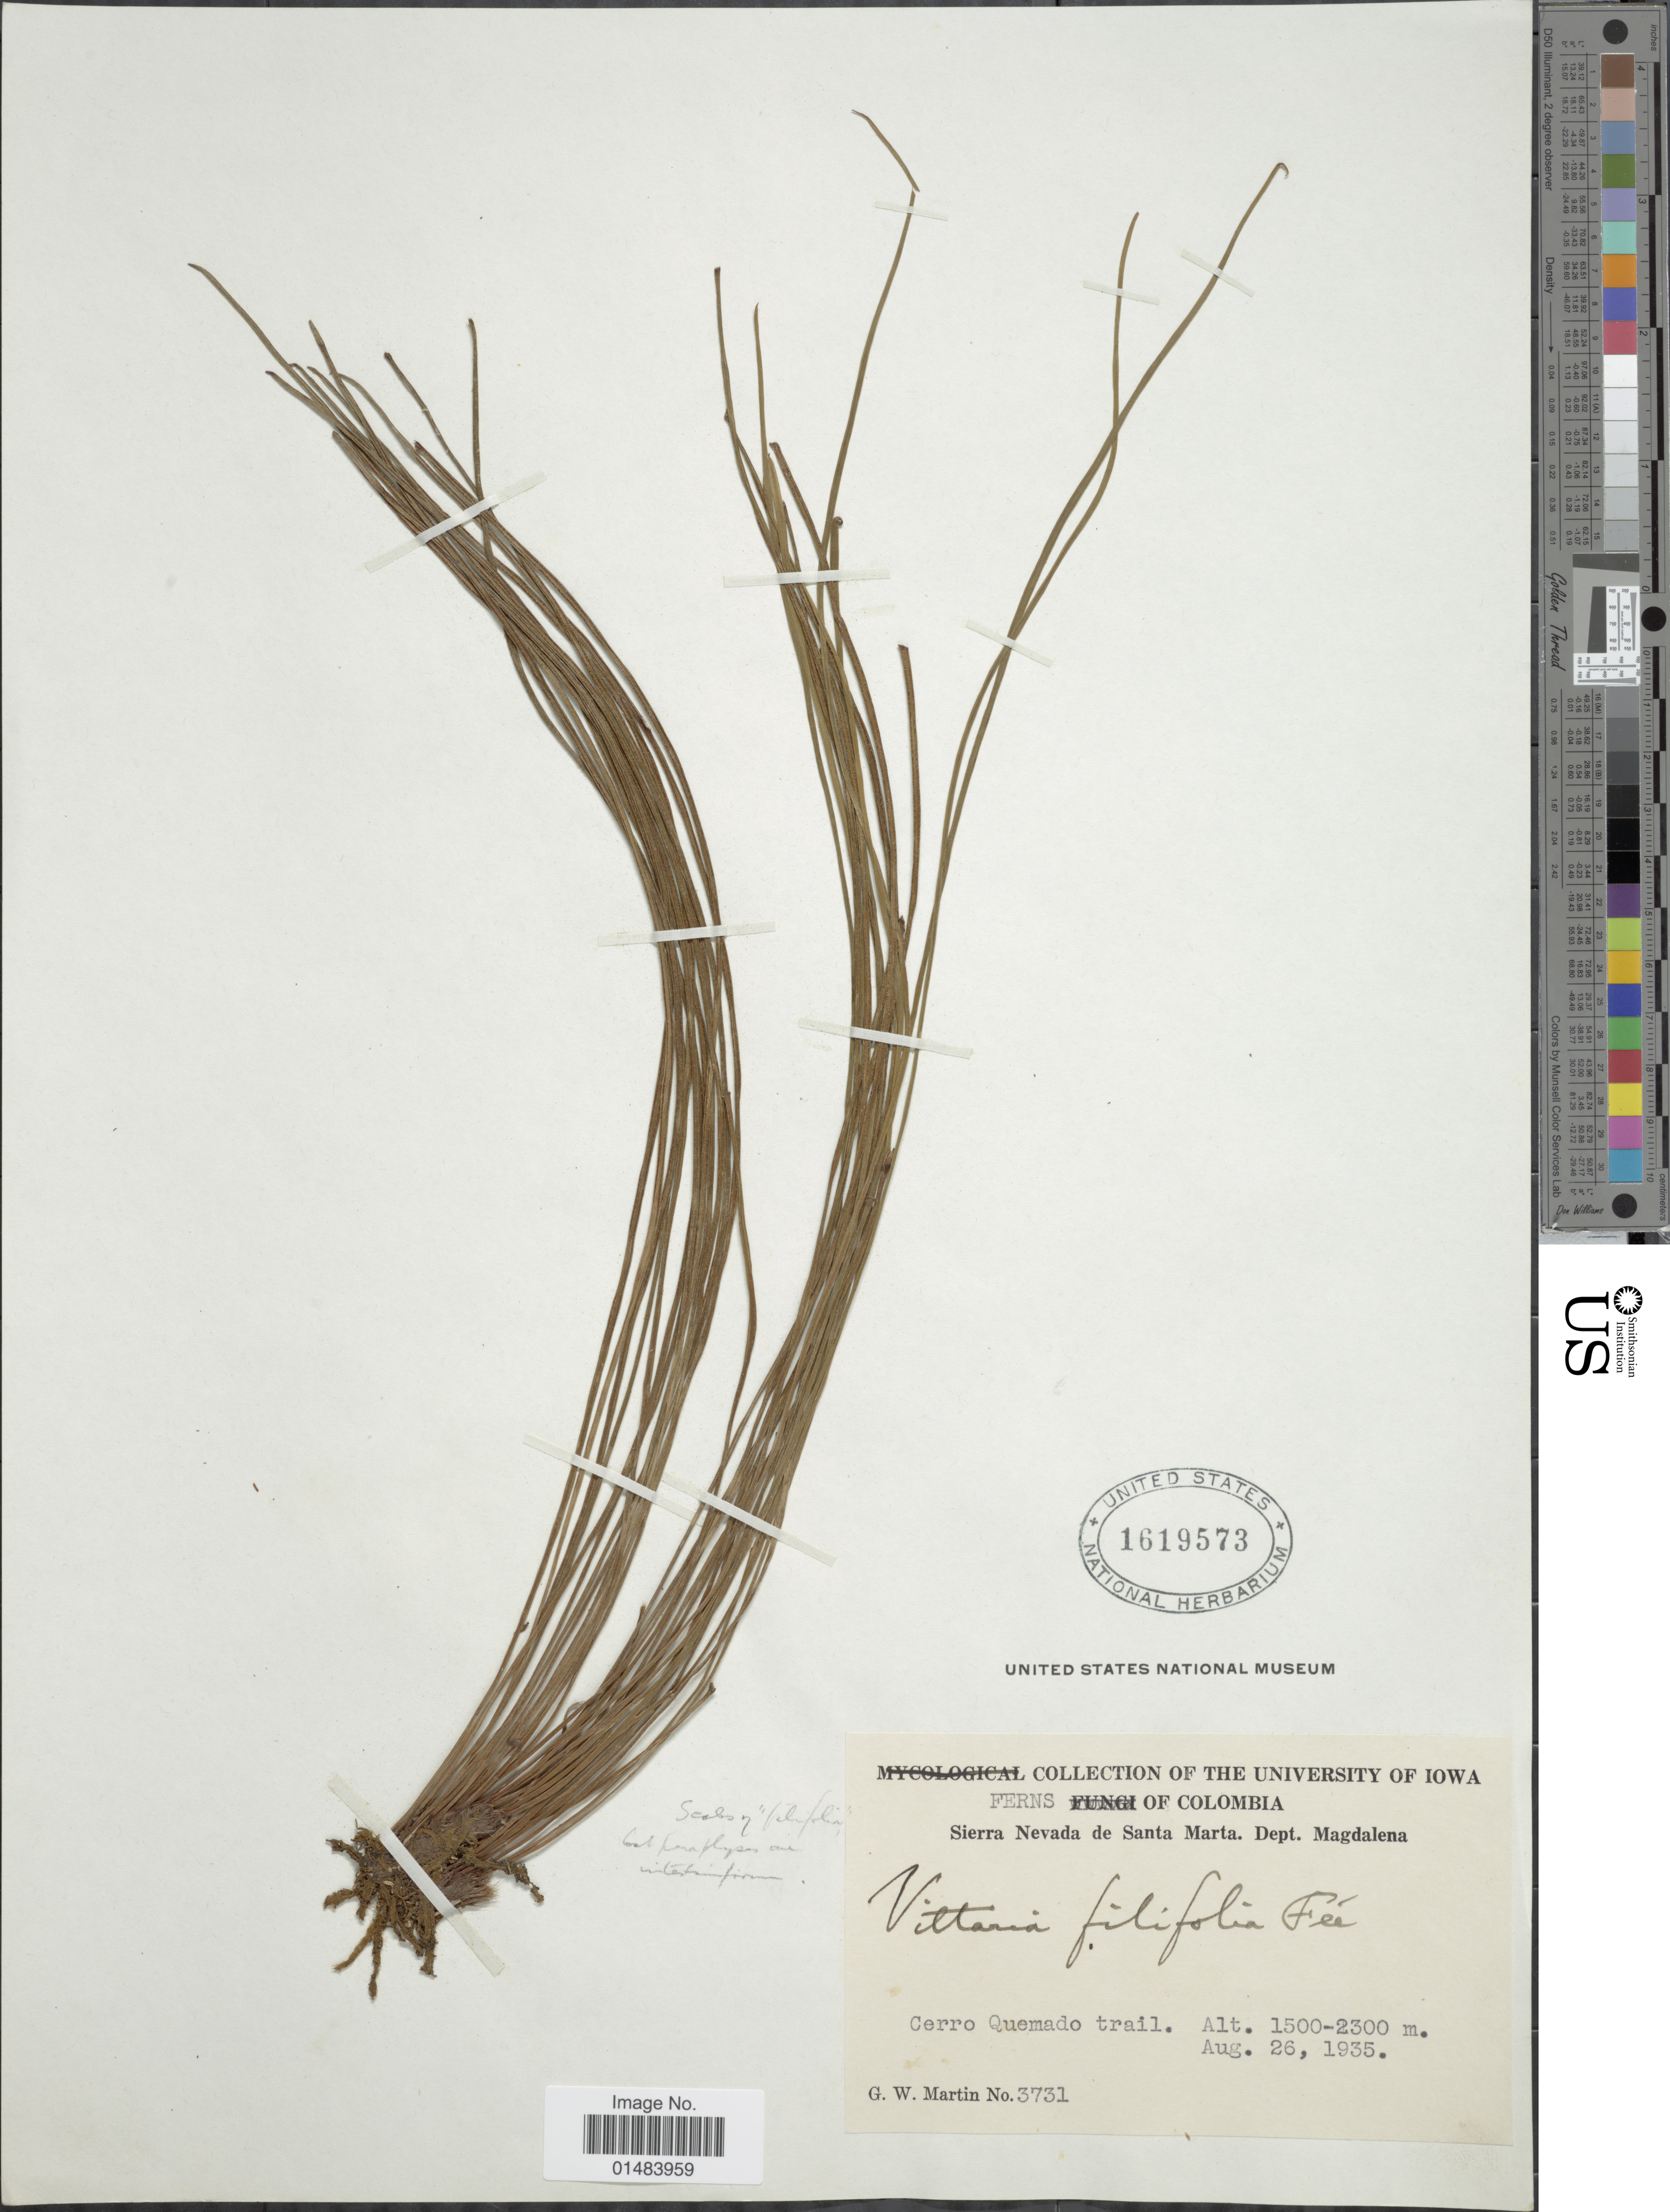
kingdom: Plantae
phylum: Tracheophyta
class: Polypodiopsida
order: Polypodiales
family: Pteridaceae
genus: Vittaria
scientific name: Vittaria graminifolia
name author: Kaulf.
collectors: G. W. Martin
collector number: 3731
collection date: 1935-08-26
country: Colombia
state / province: Magdalena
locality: Colombia, Sierra Nevada de Santa Marta. Dept. Magdalena. Cerro Quemado trail.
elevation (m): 1500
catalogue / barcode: US 1619573